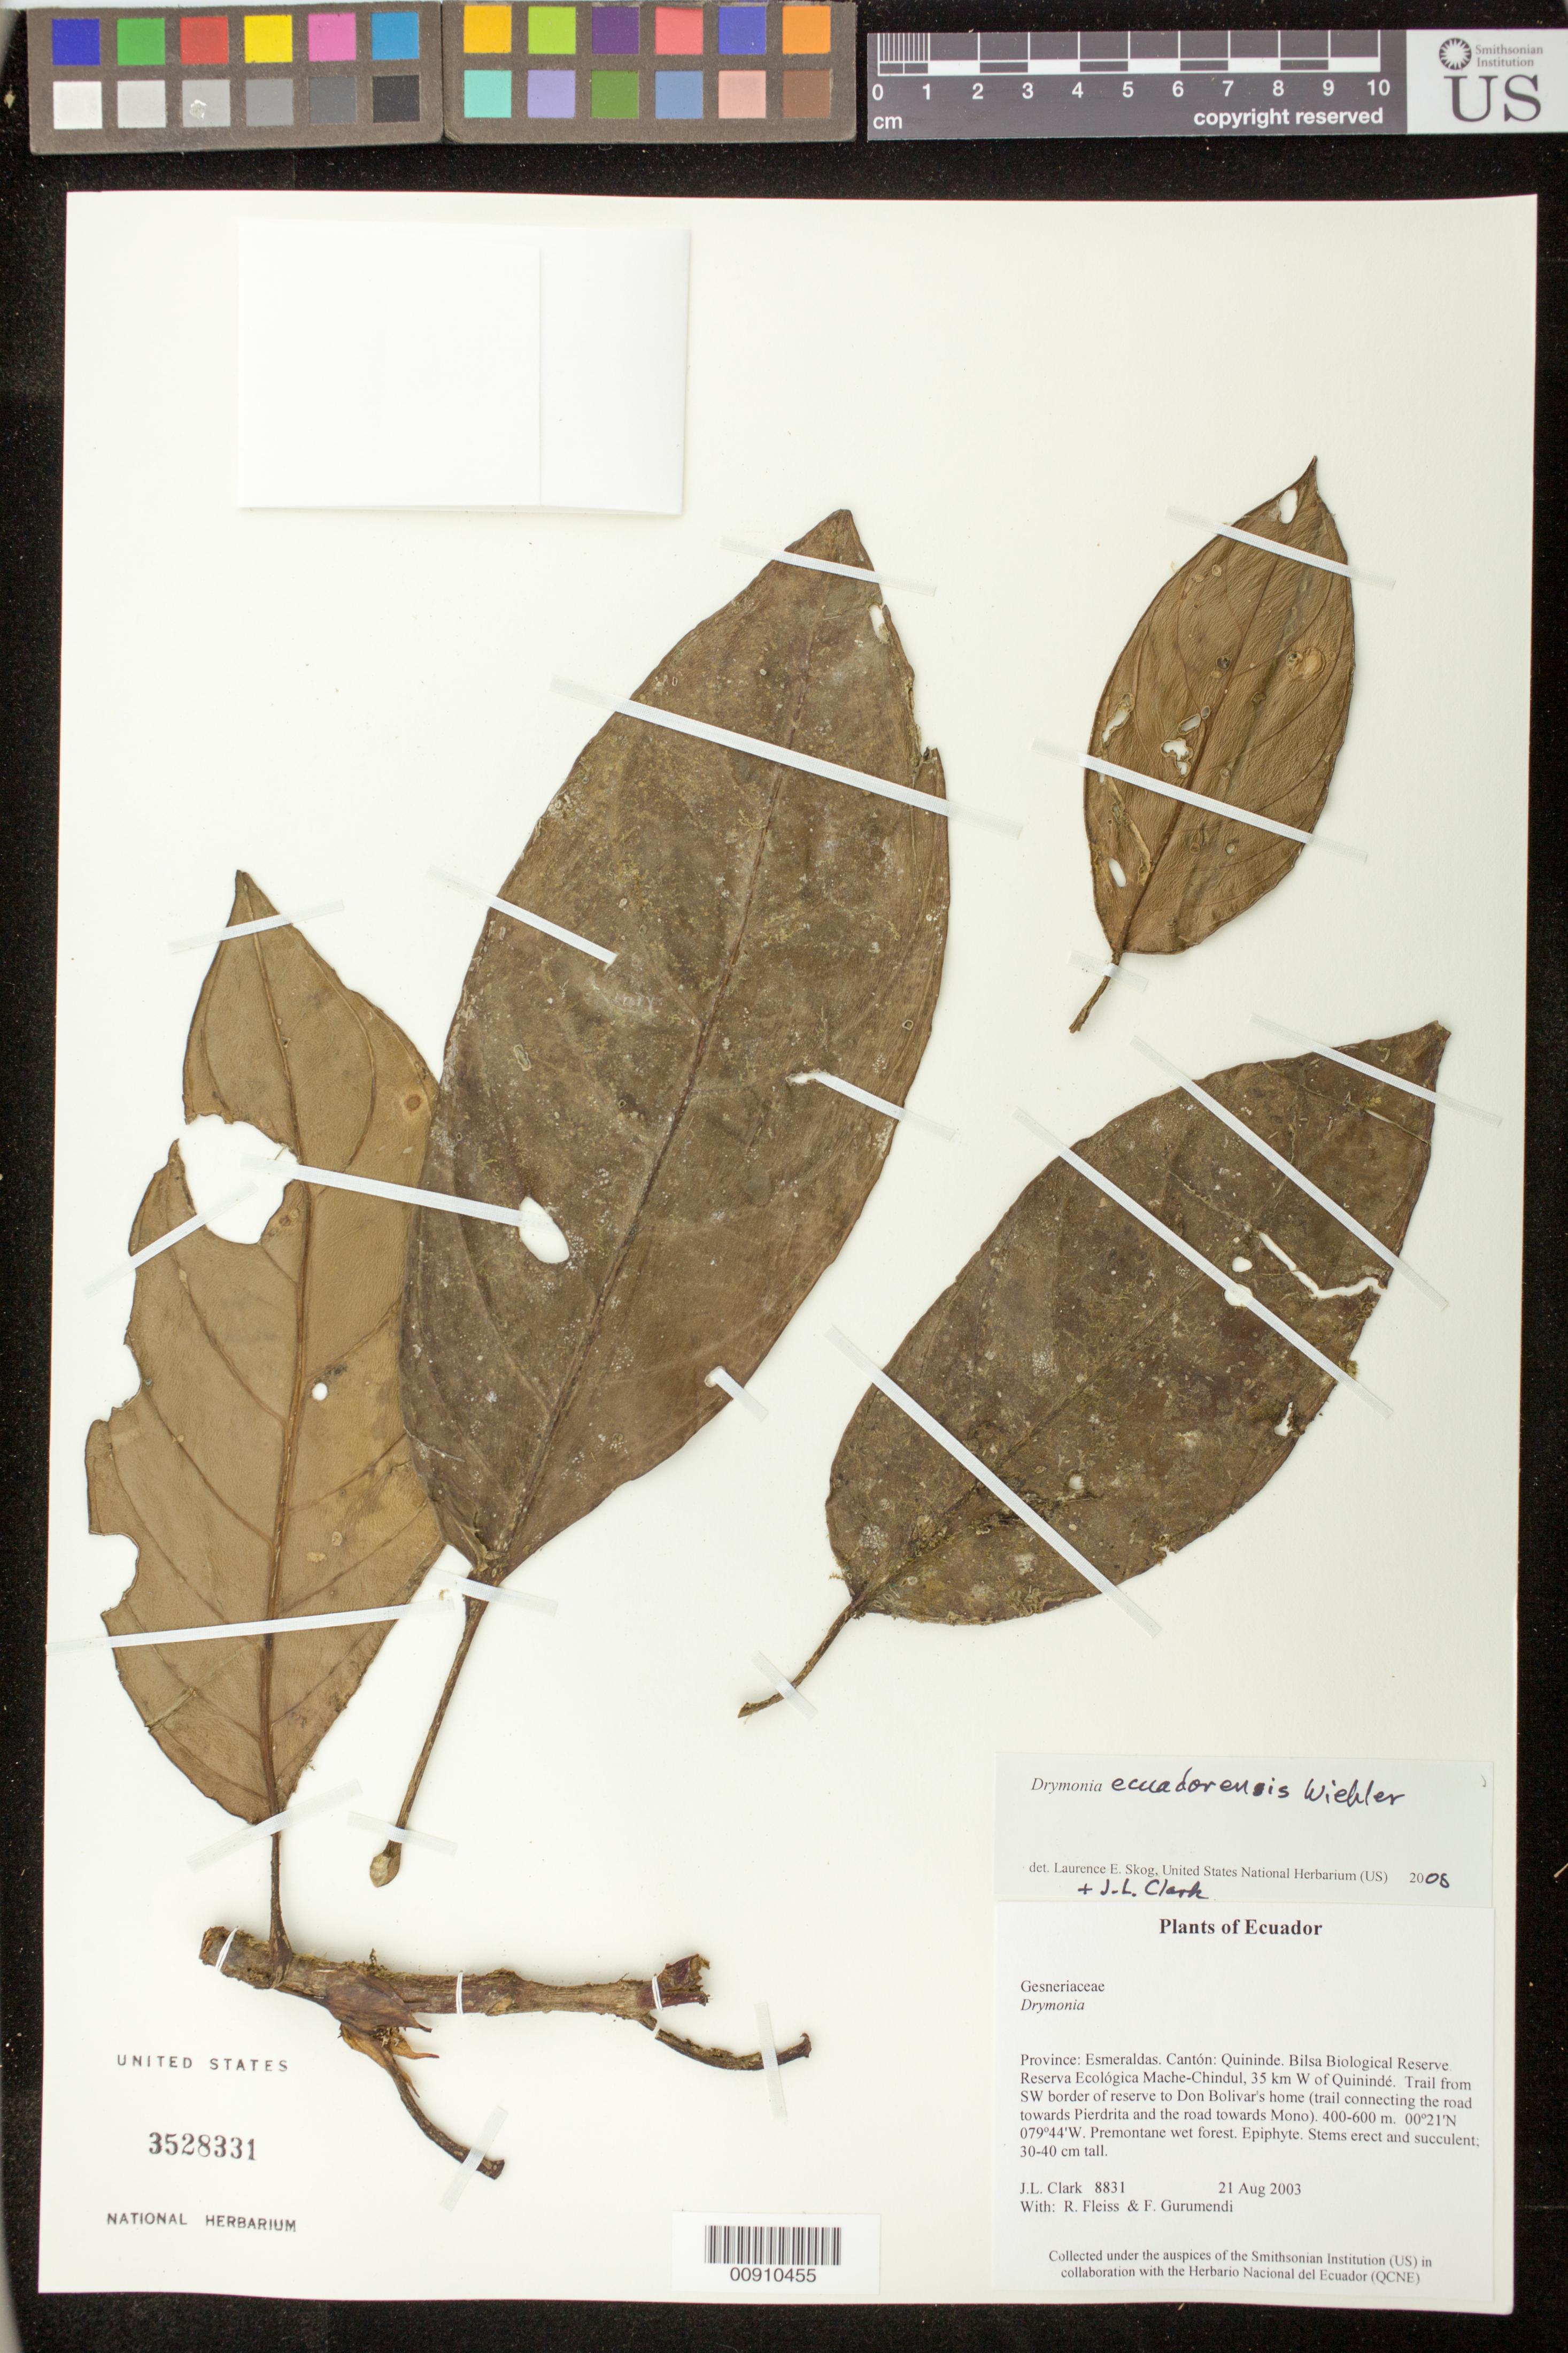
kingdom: Plantae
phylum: Tracheophyta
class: Magnoliopsida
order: Lamiales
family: Gesneriaceae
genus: Drymonia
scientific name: Drymonia ecuadorensis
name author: Wiehler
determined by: Clark, J. L.; Skog, Laurence E.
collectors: J. L. Clark, R. Fleiss & F. Gurumendí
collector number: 8831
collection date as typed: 21 Aug 2003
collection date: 2003-08-21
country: Ecuador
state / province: Esmeraldas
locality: Quininde. Bilsa Biological Reserve. Reserva Ecológica Mache-Chindul, 35 km W of Quinindé. Trail from SW border of reserve to Don Bolivar's home (trail connecting the road towards Pierdrita and the road towards Mono).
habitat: Premontane wet forest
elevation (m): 400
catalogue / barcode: US 3528331